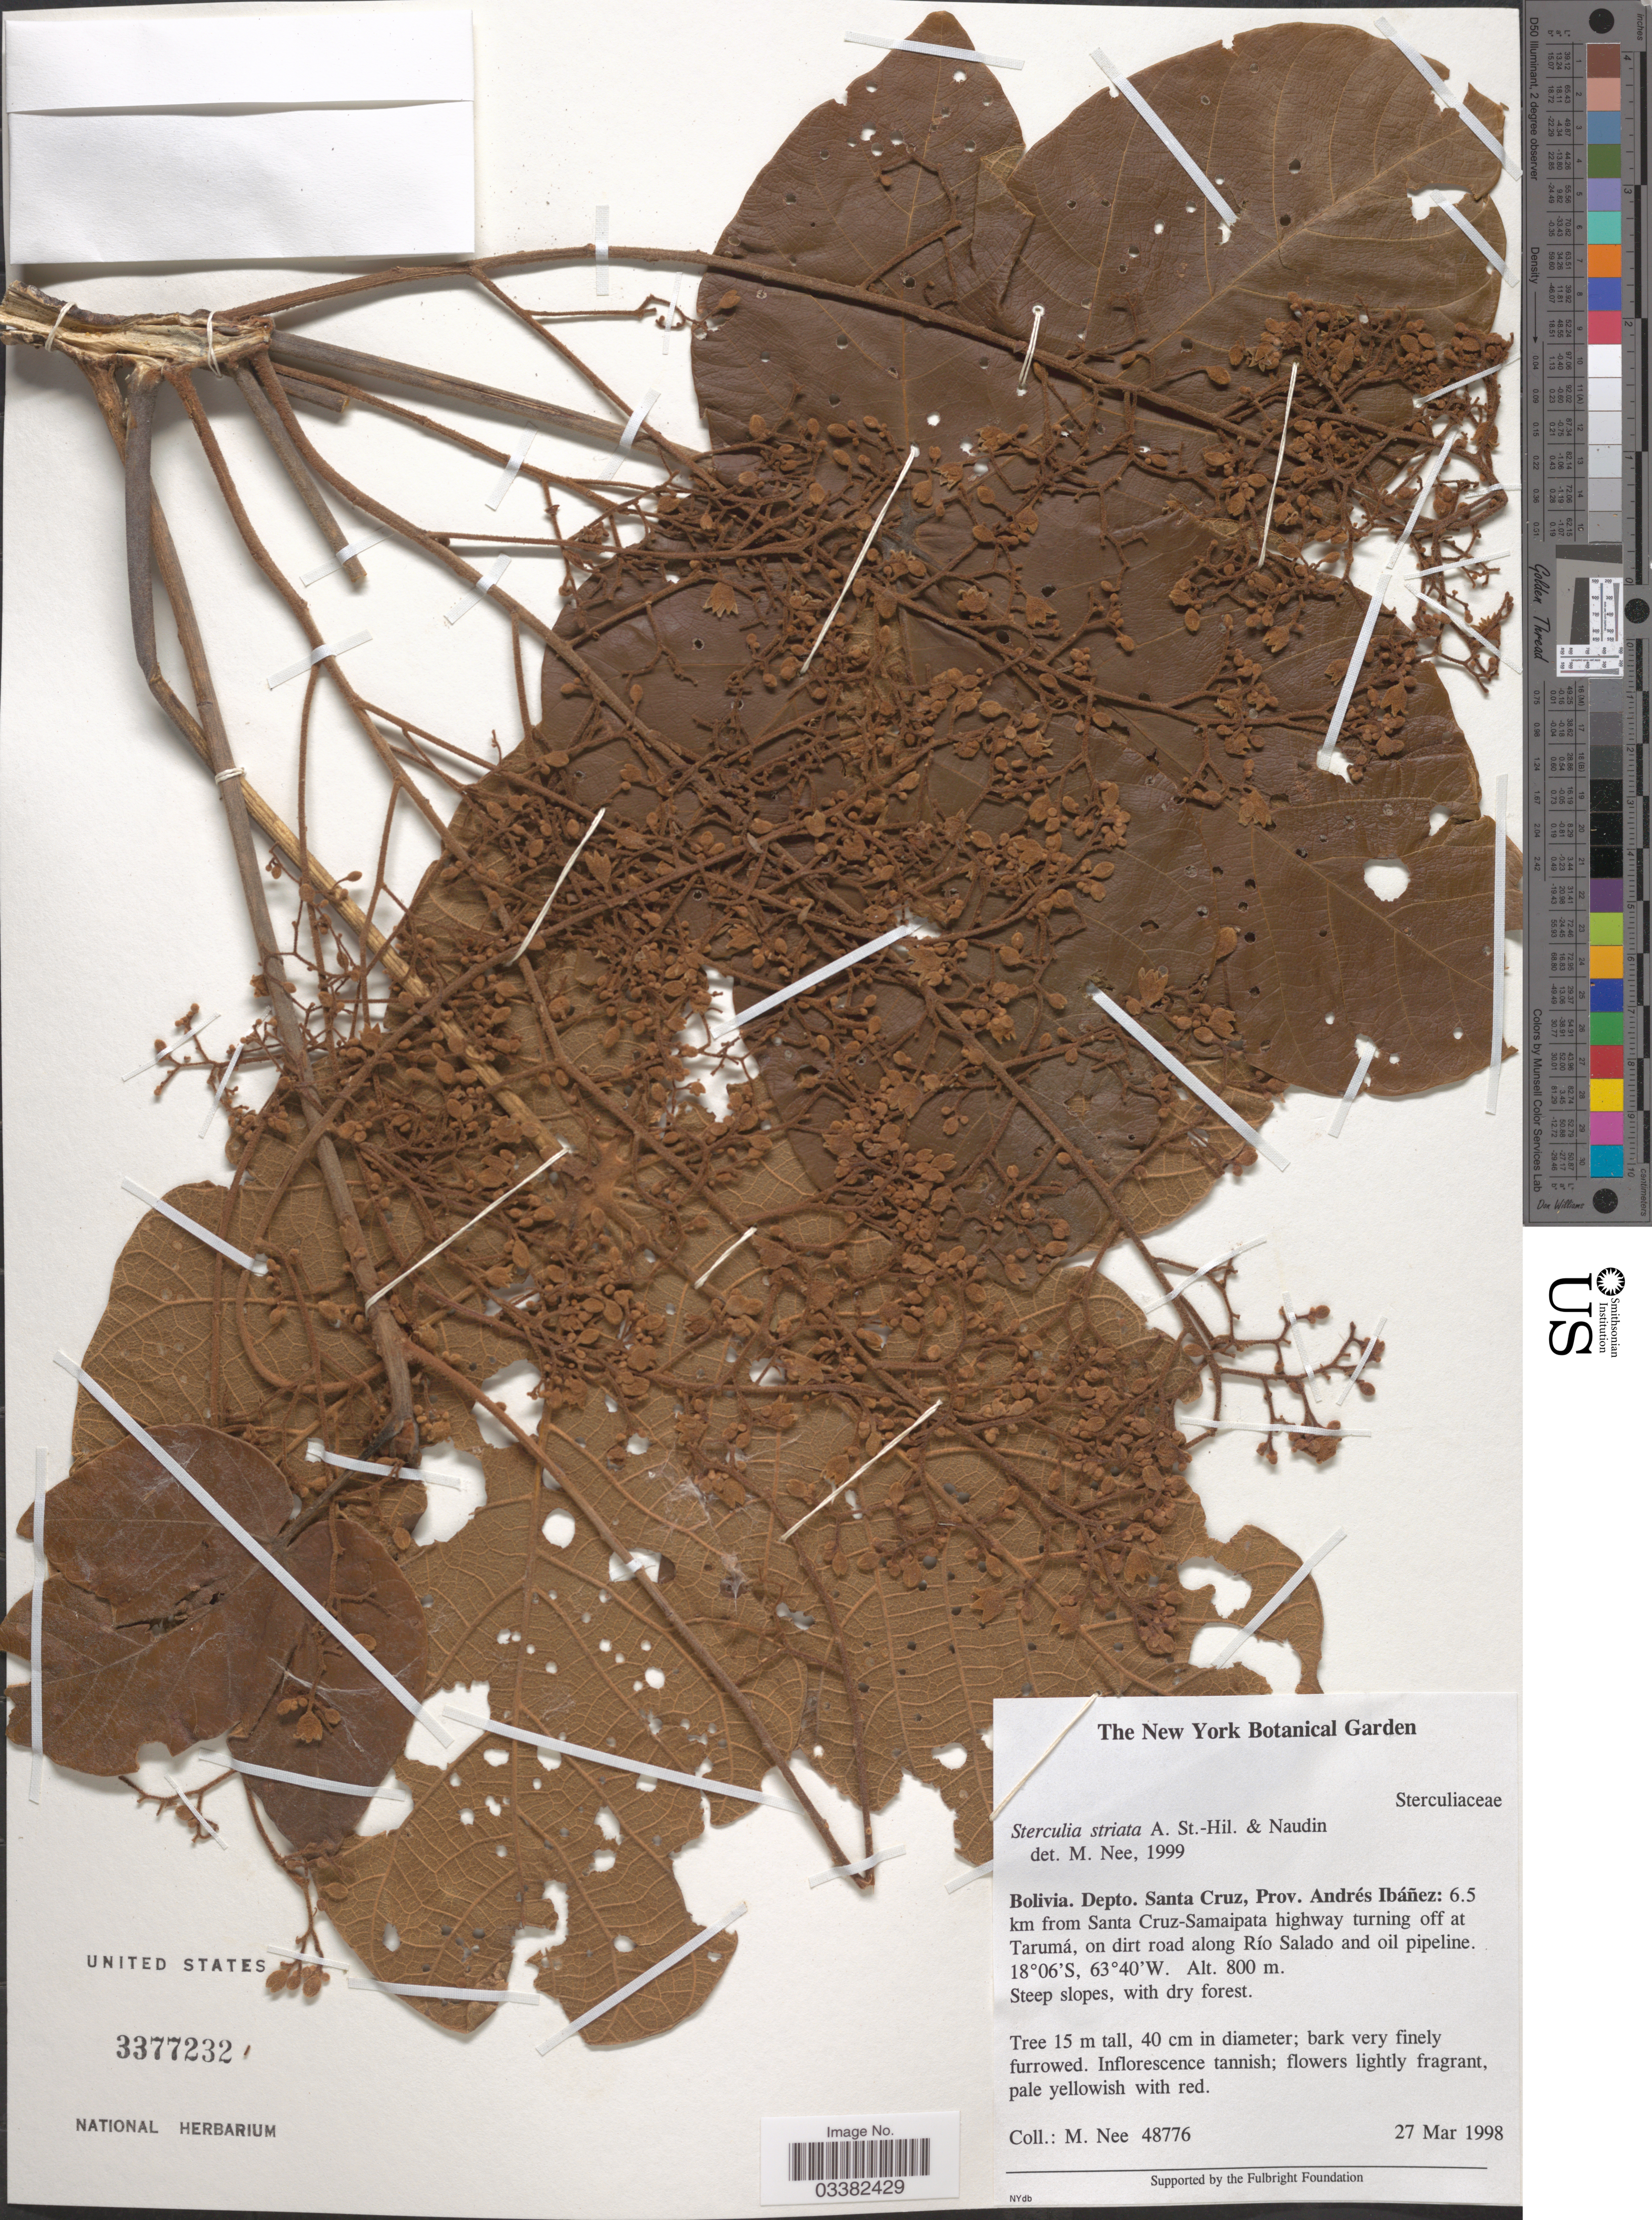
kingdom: Plantae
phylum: Tracheophyta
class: Magnoliopsida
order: Malvales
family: Malvaceae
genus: Sterculia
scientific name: Sterculia striata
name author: A. St.-Hil. & Naudin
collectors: M. Nee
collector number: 48776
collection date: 1998-03-27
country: Bolivia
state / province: Santa Cruz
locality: Depto. Santa Cruz, Prov. Andrés Ibáñez: 6.5 km from Santa Cruz-Samaipata highway turning off at Tarumá, on dirt road along Río Salado and oil pipeline.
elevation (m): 800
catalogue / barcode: US 3377232